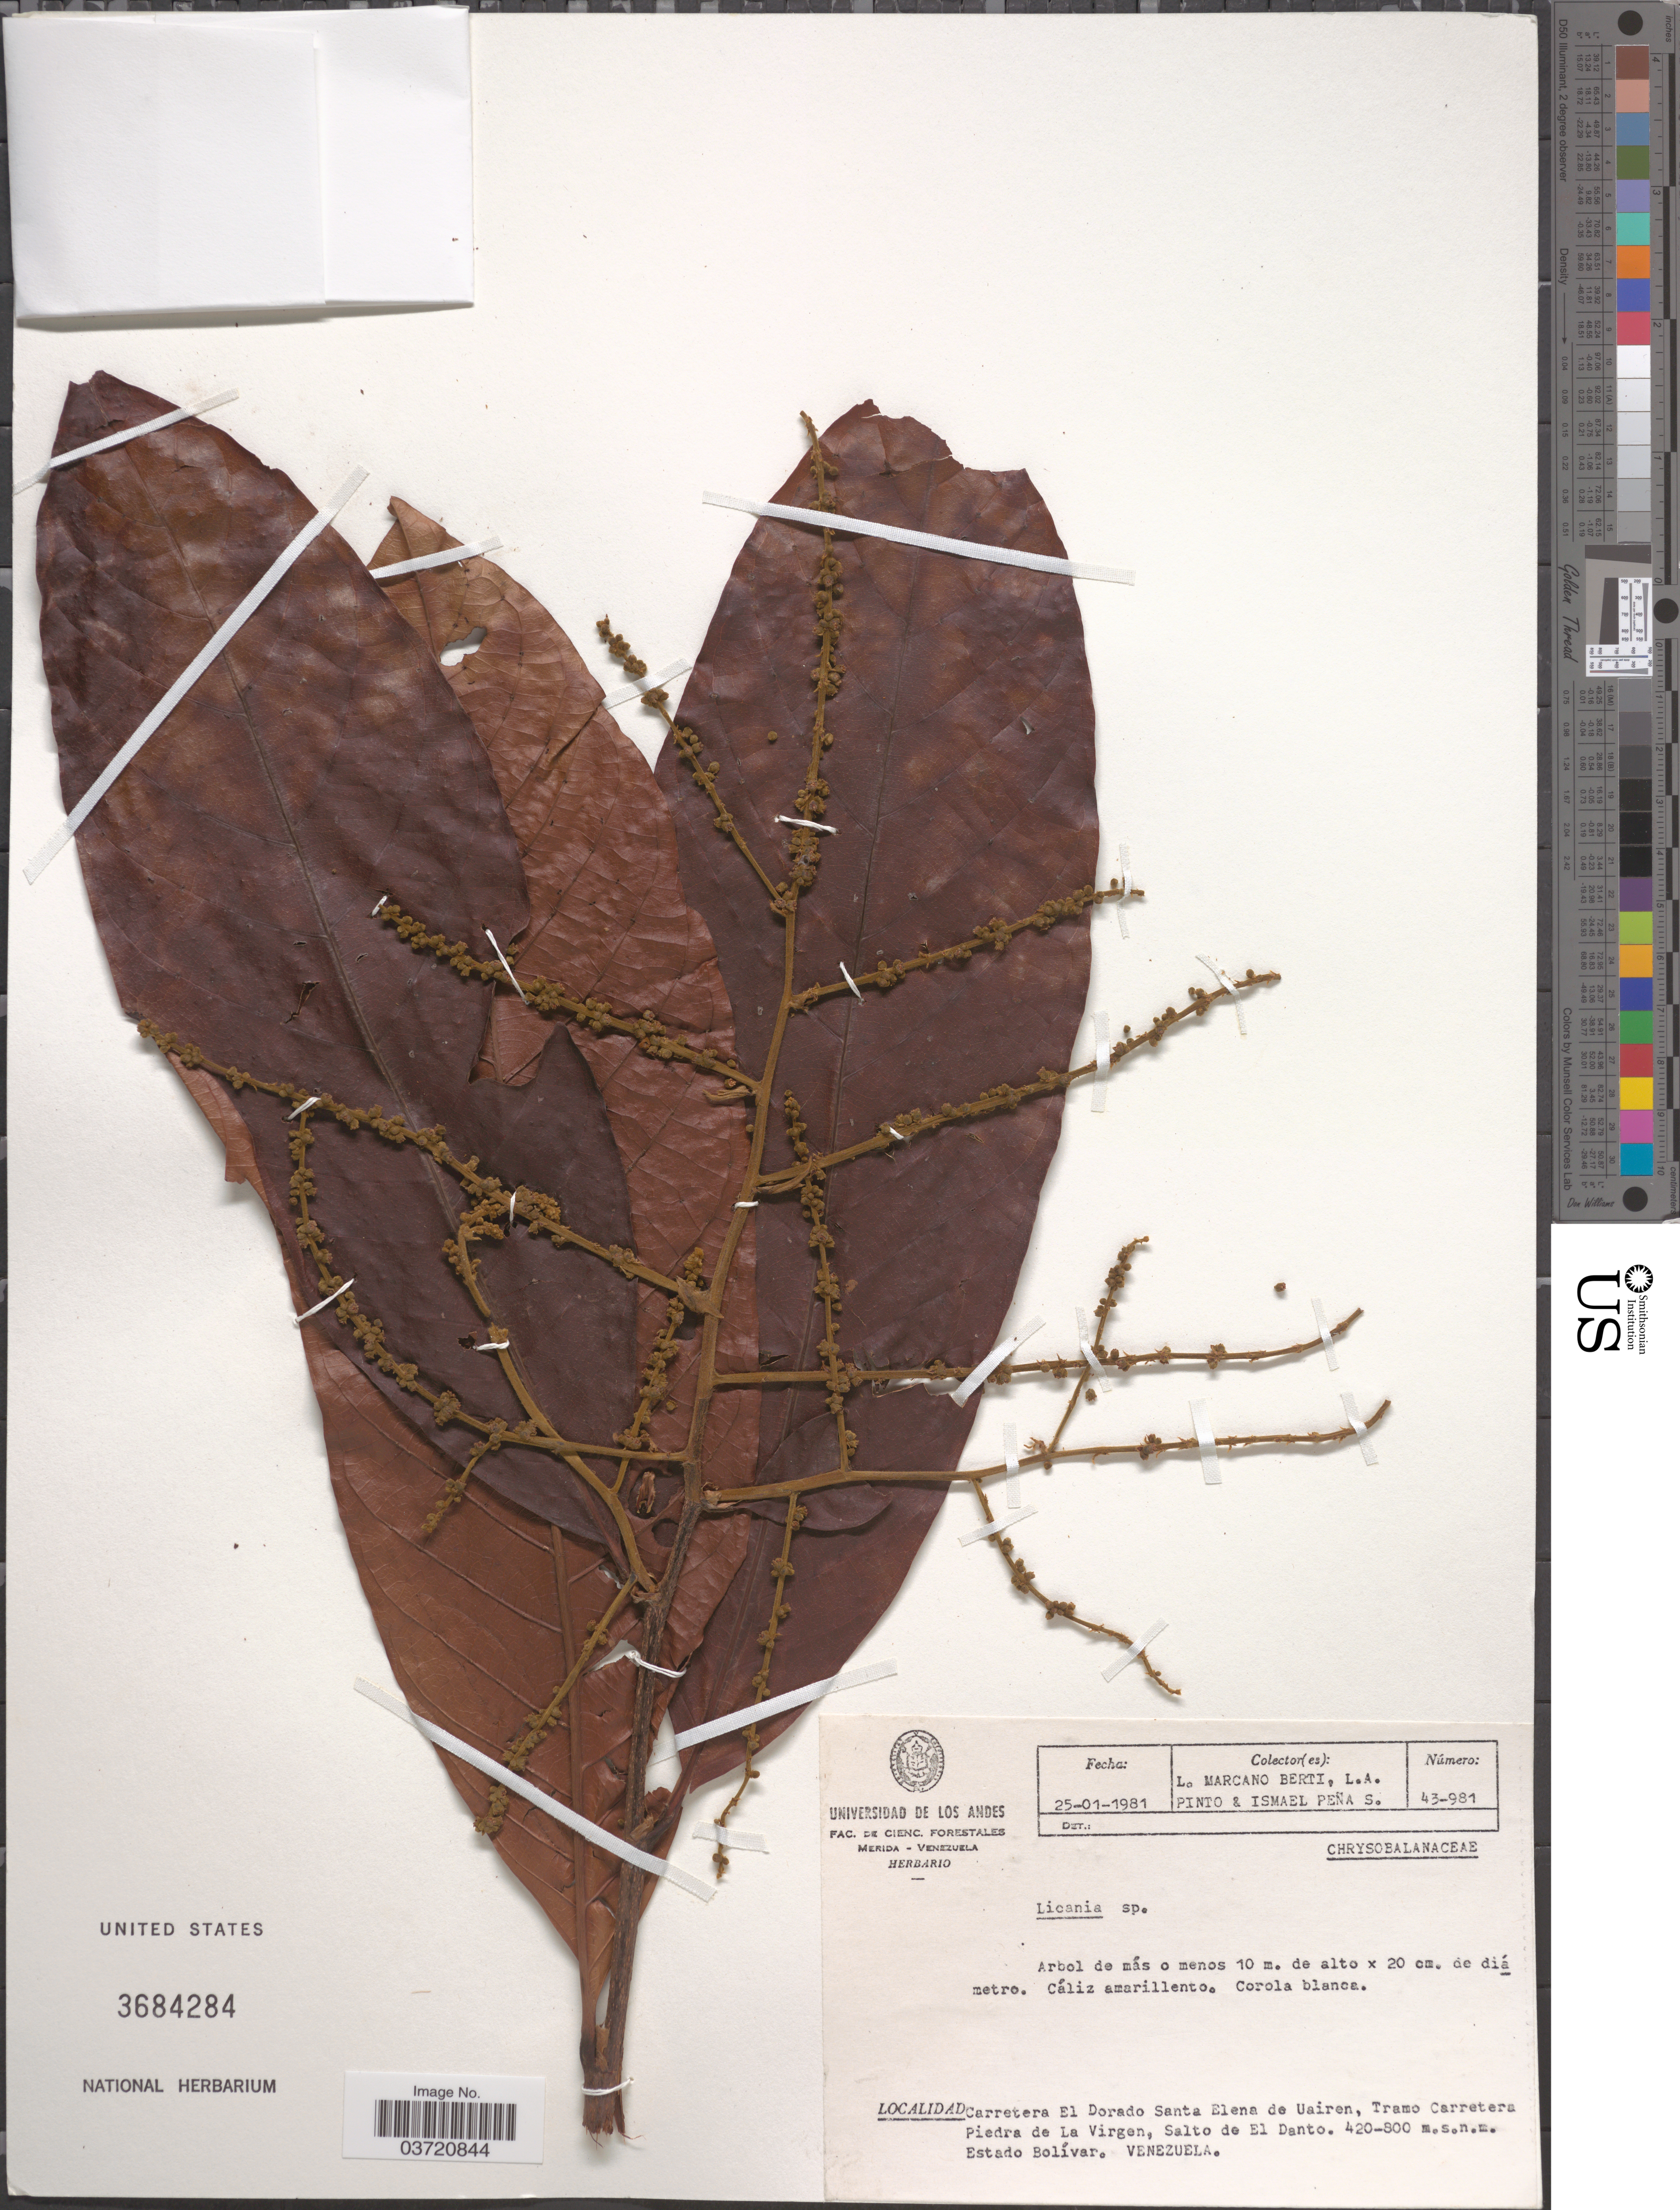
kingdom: Plantae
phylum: Tracheophyta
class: Magnoliopsida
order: Malpighiales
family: Chrysobalanaceae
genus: Licania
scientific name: Licania sp.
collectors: L. Marcano-Berti, L. Pinto & I. Peña S.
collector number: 43-981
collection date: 1981-01-25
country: Venezuela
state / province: Bolivar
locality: Carretera El Dorado Santa Elena de Uairen, Tramo Carretera Piedra de La Virgen, Salto de El Danto.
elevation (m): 420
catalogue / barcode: US 3684284